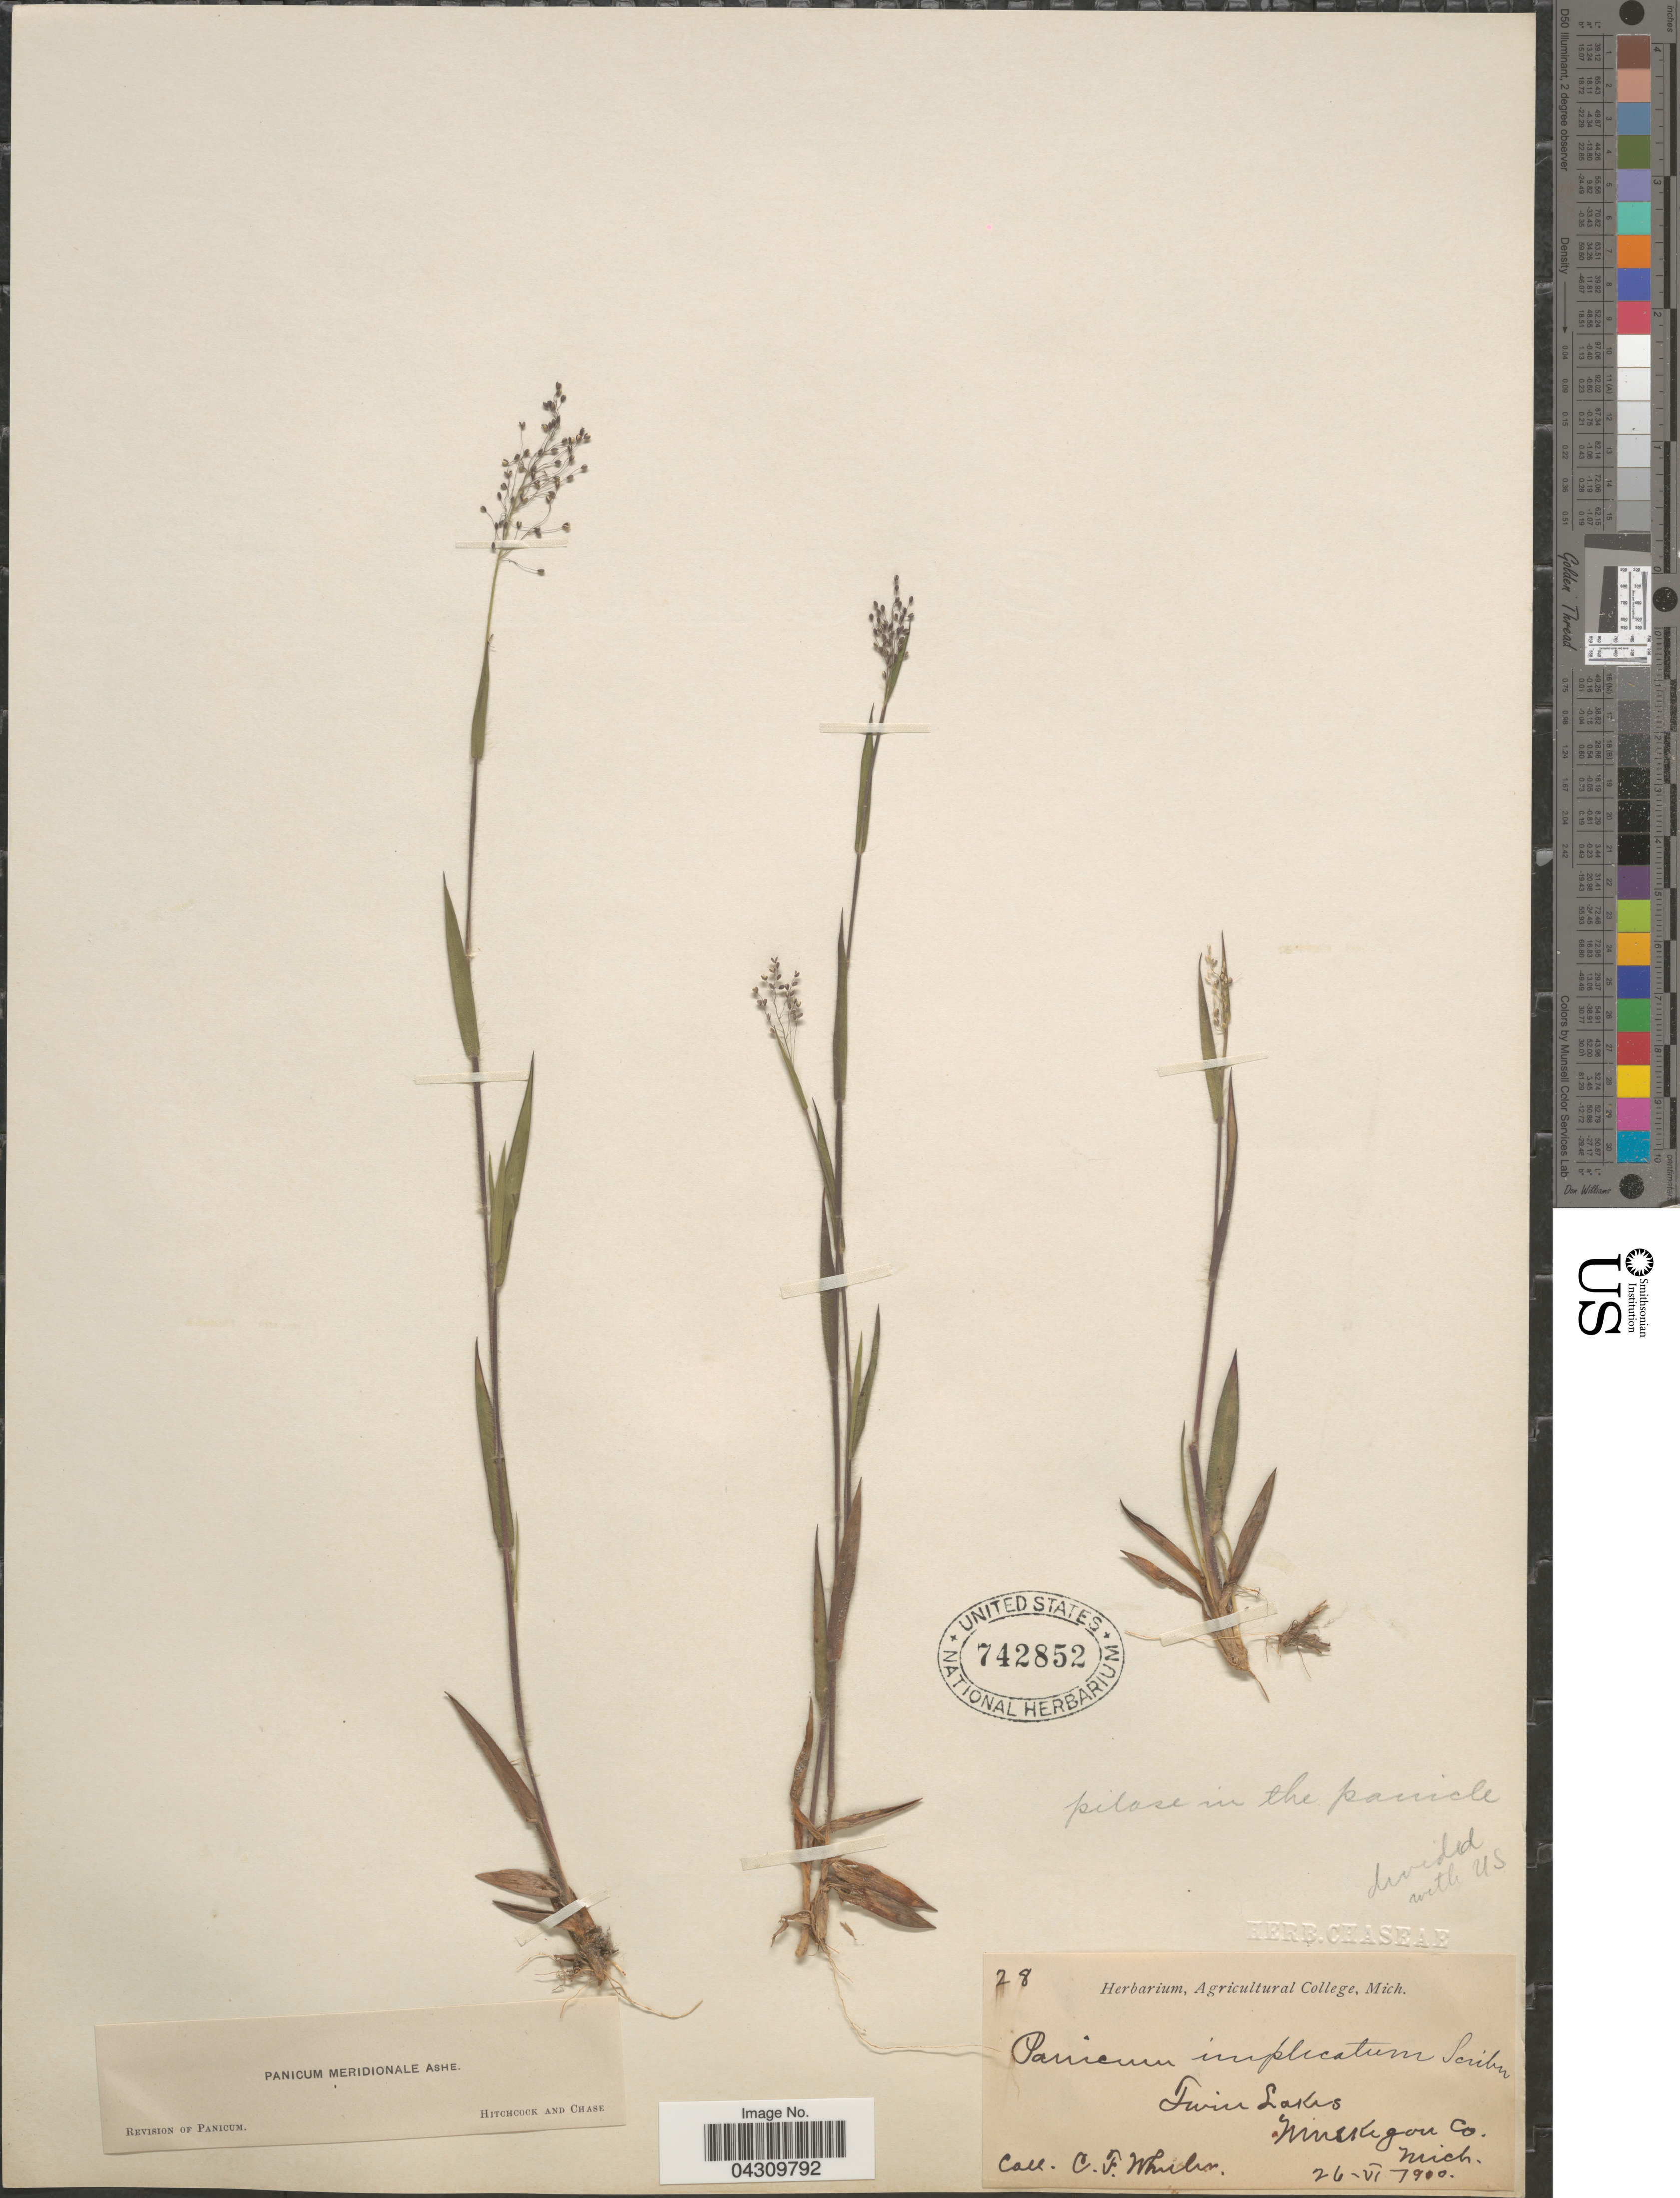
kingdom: Plantae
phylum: Tracheophyta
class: Liliopsida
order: Poales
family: Poaceae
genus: Dichanthelium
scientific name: Dichanthelium acuminatum var. acuminatum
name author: (Sw.) Gould & C.A. Clark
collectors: C. Wheeler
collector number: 28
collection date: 1900-06-26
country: United States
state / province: Michigan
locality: Twin Lakes. Muskegon Co.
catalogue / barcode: US 742852